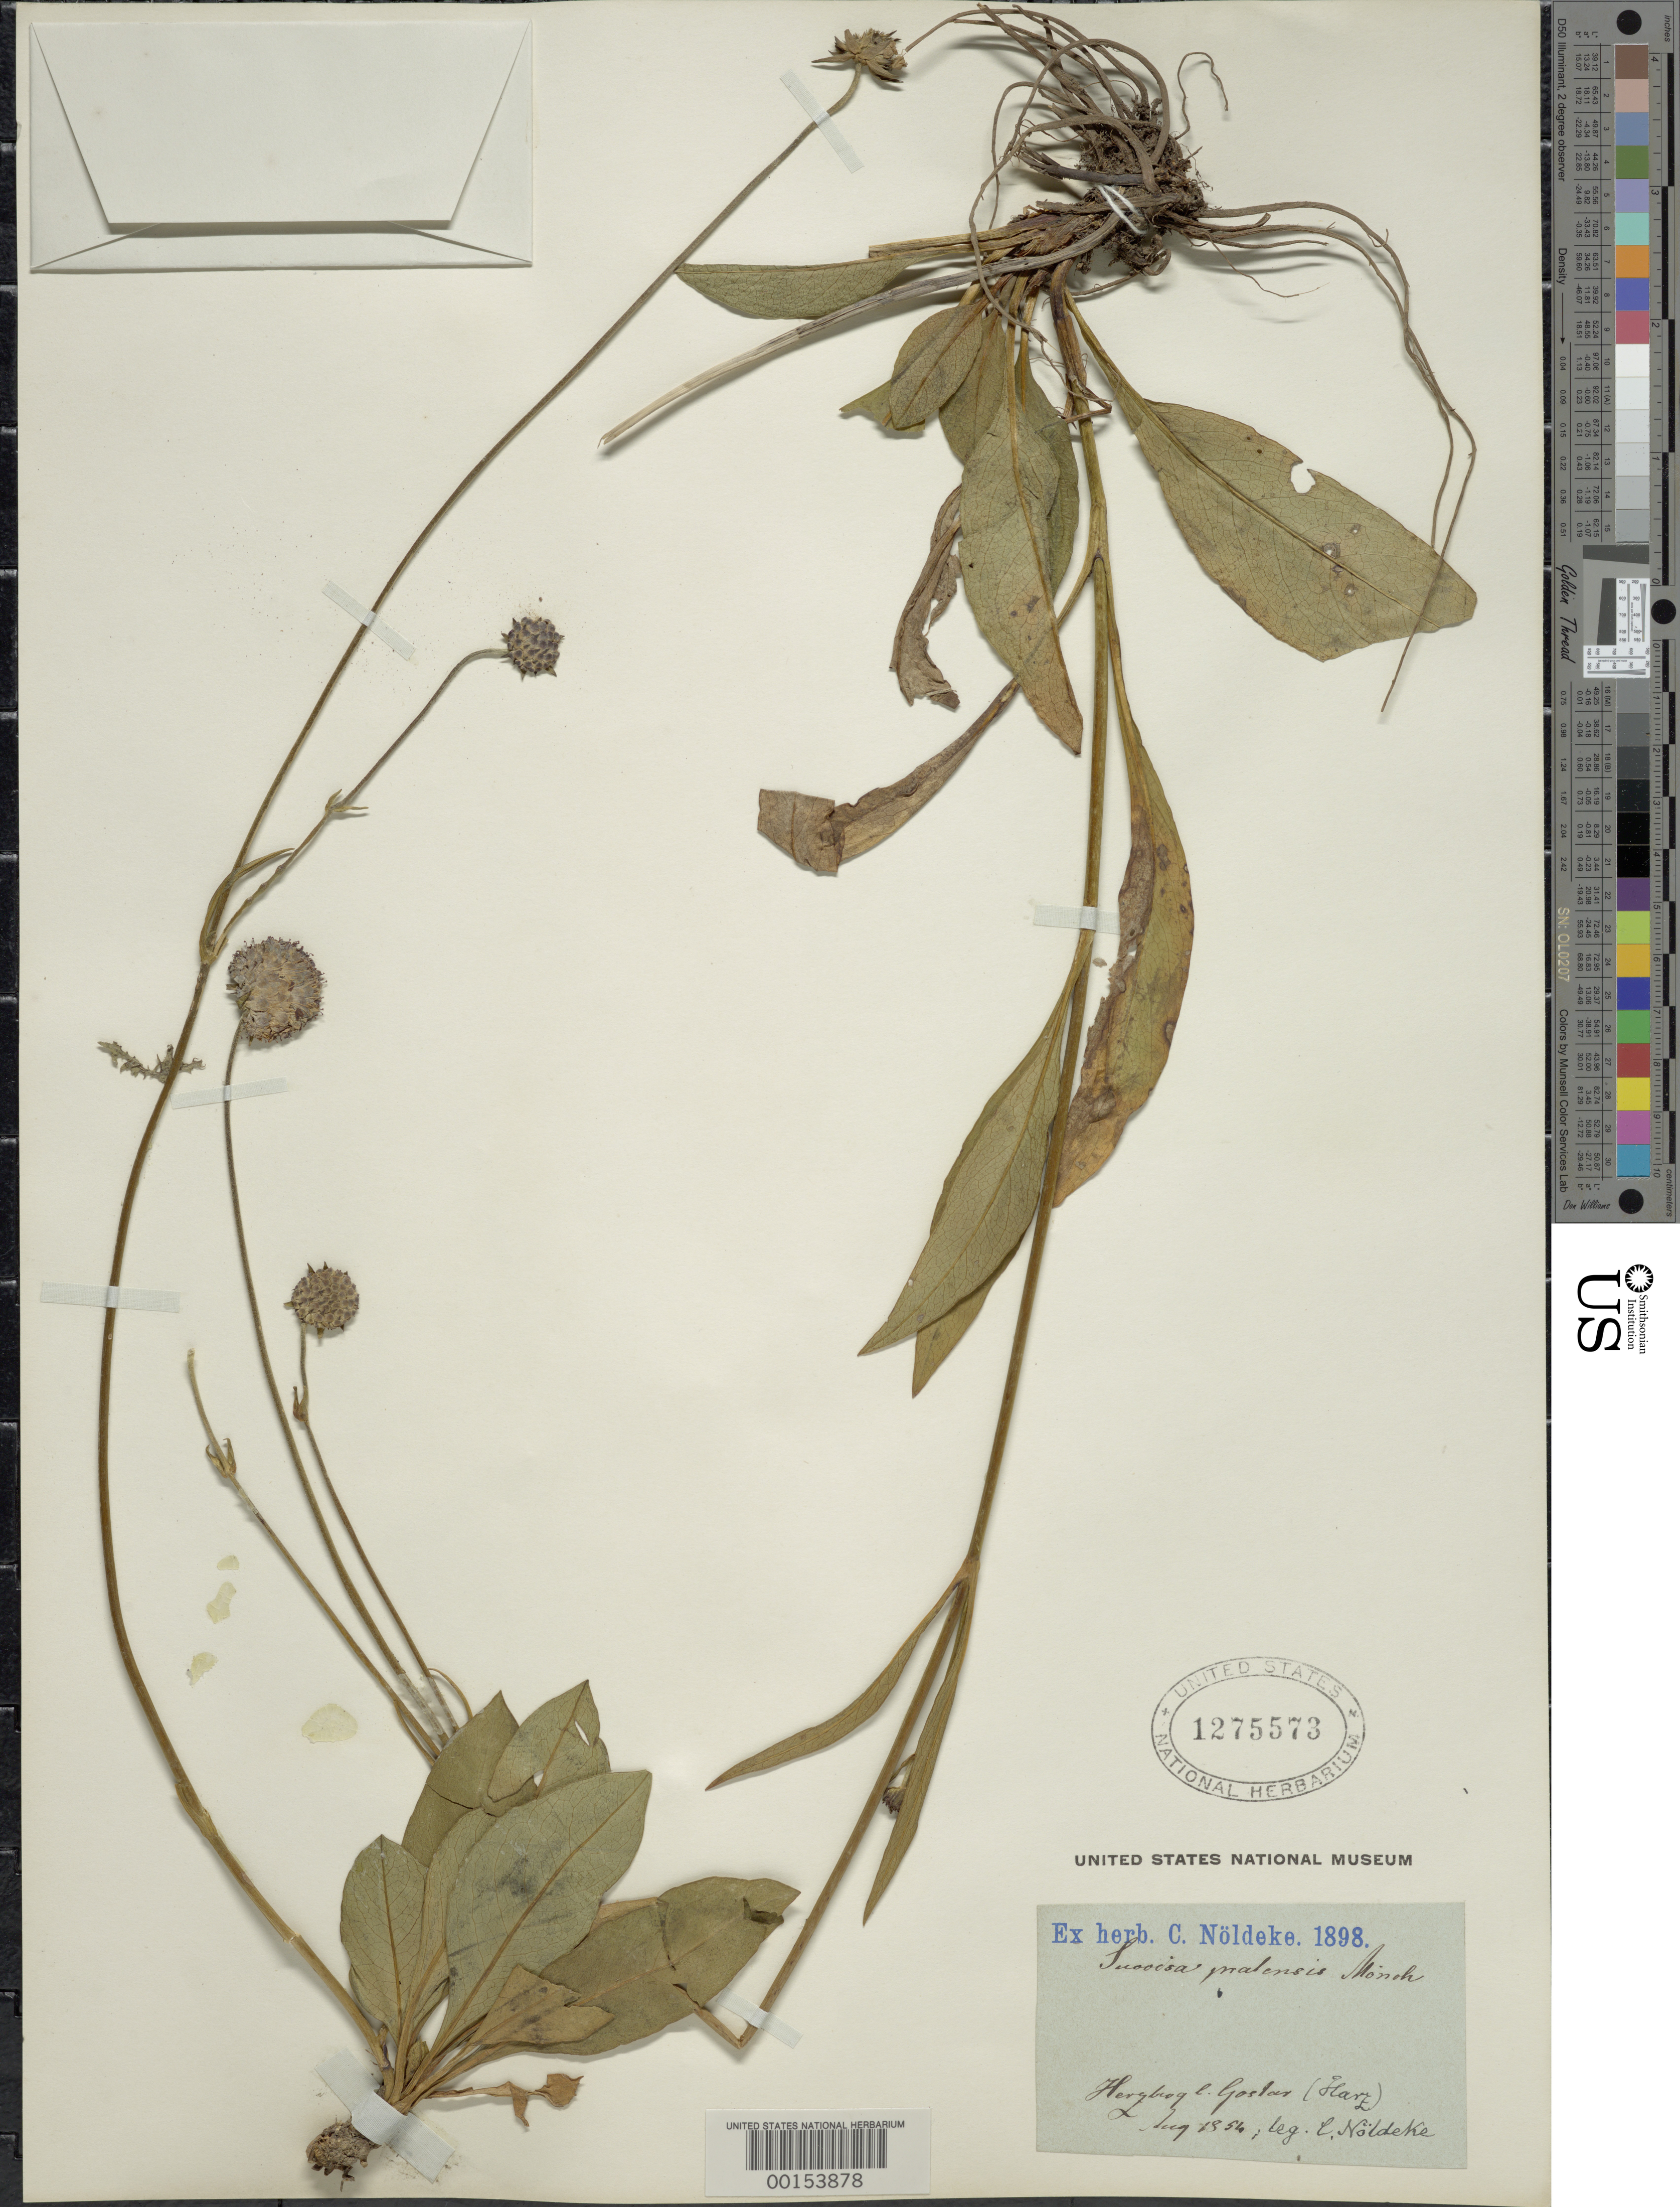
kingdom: Plantae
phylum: Tracheophyta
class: Magnoliopsida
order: Dipsacales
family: Caprifoliaceae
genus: Succisa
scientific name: Succisa pratensis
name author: Moench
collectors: C. Noldeke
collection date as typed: Aug 1894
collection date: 1894-08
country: Germany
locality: Herzbrog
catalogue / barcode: US 1275573